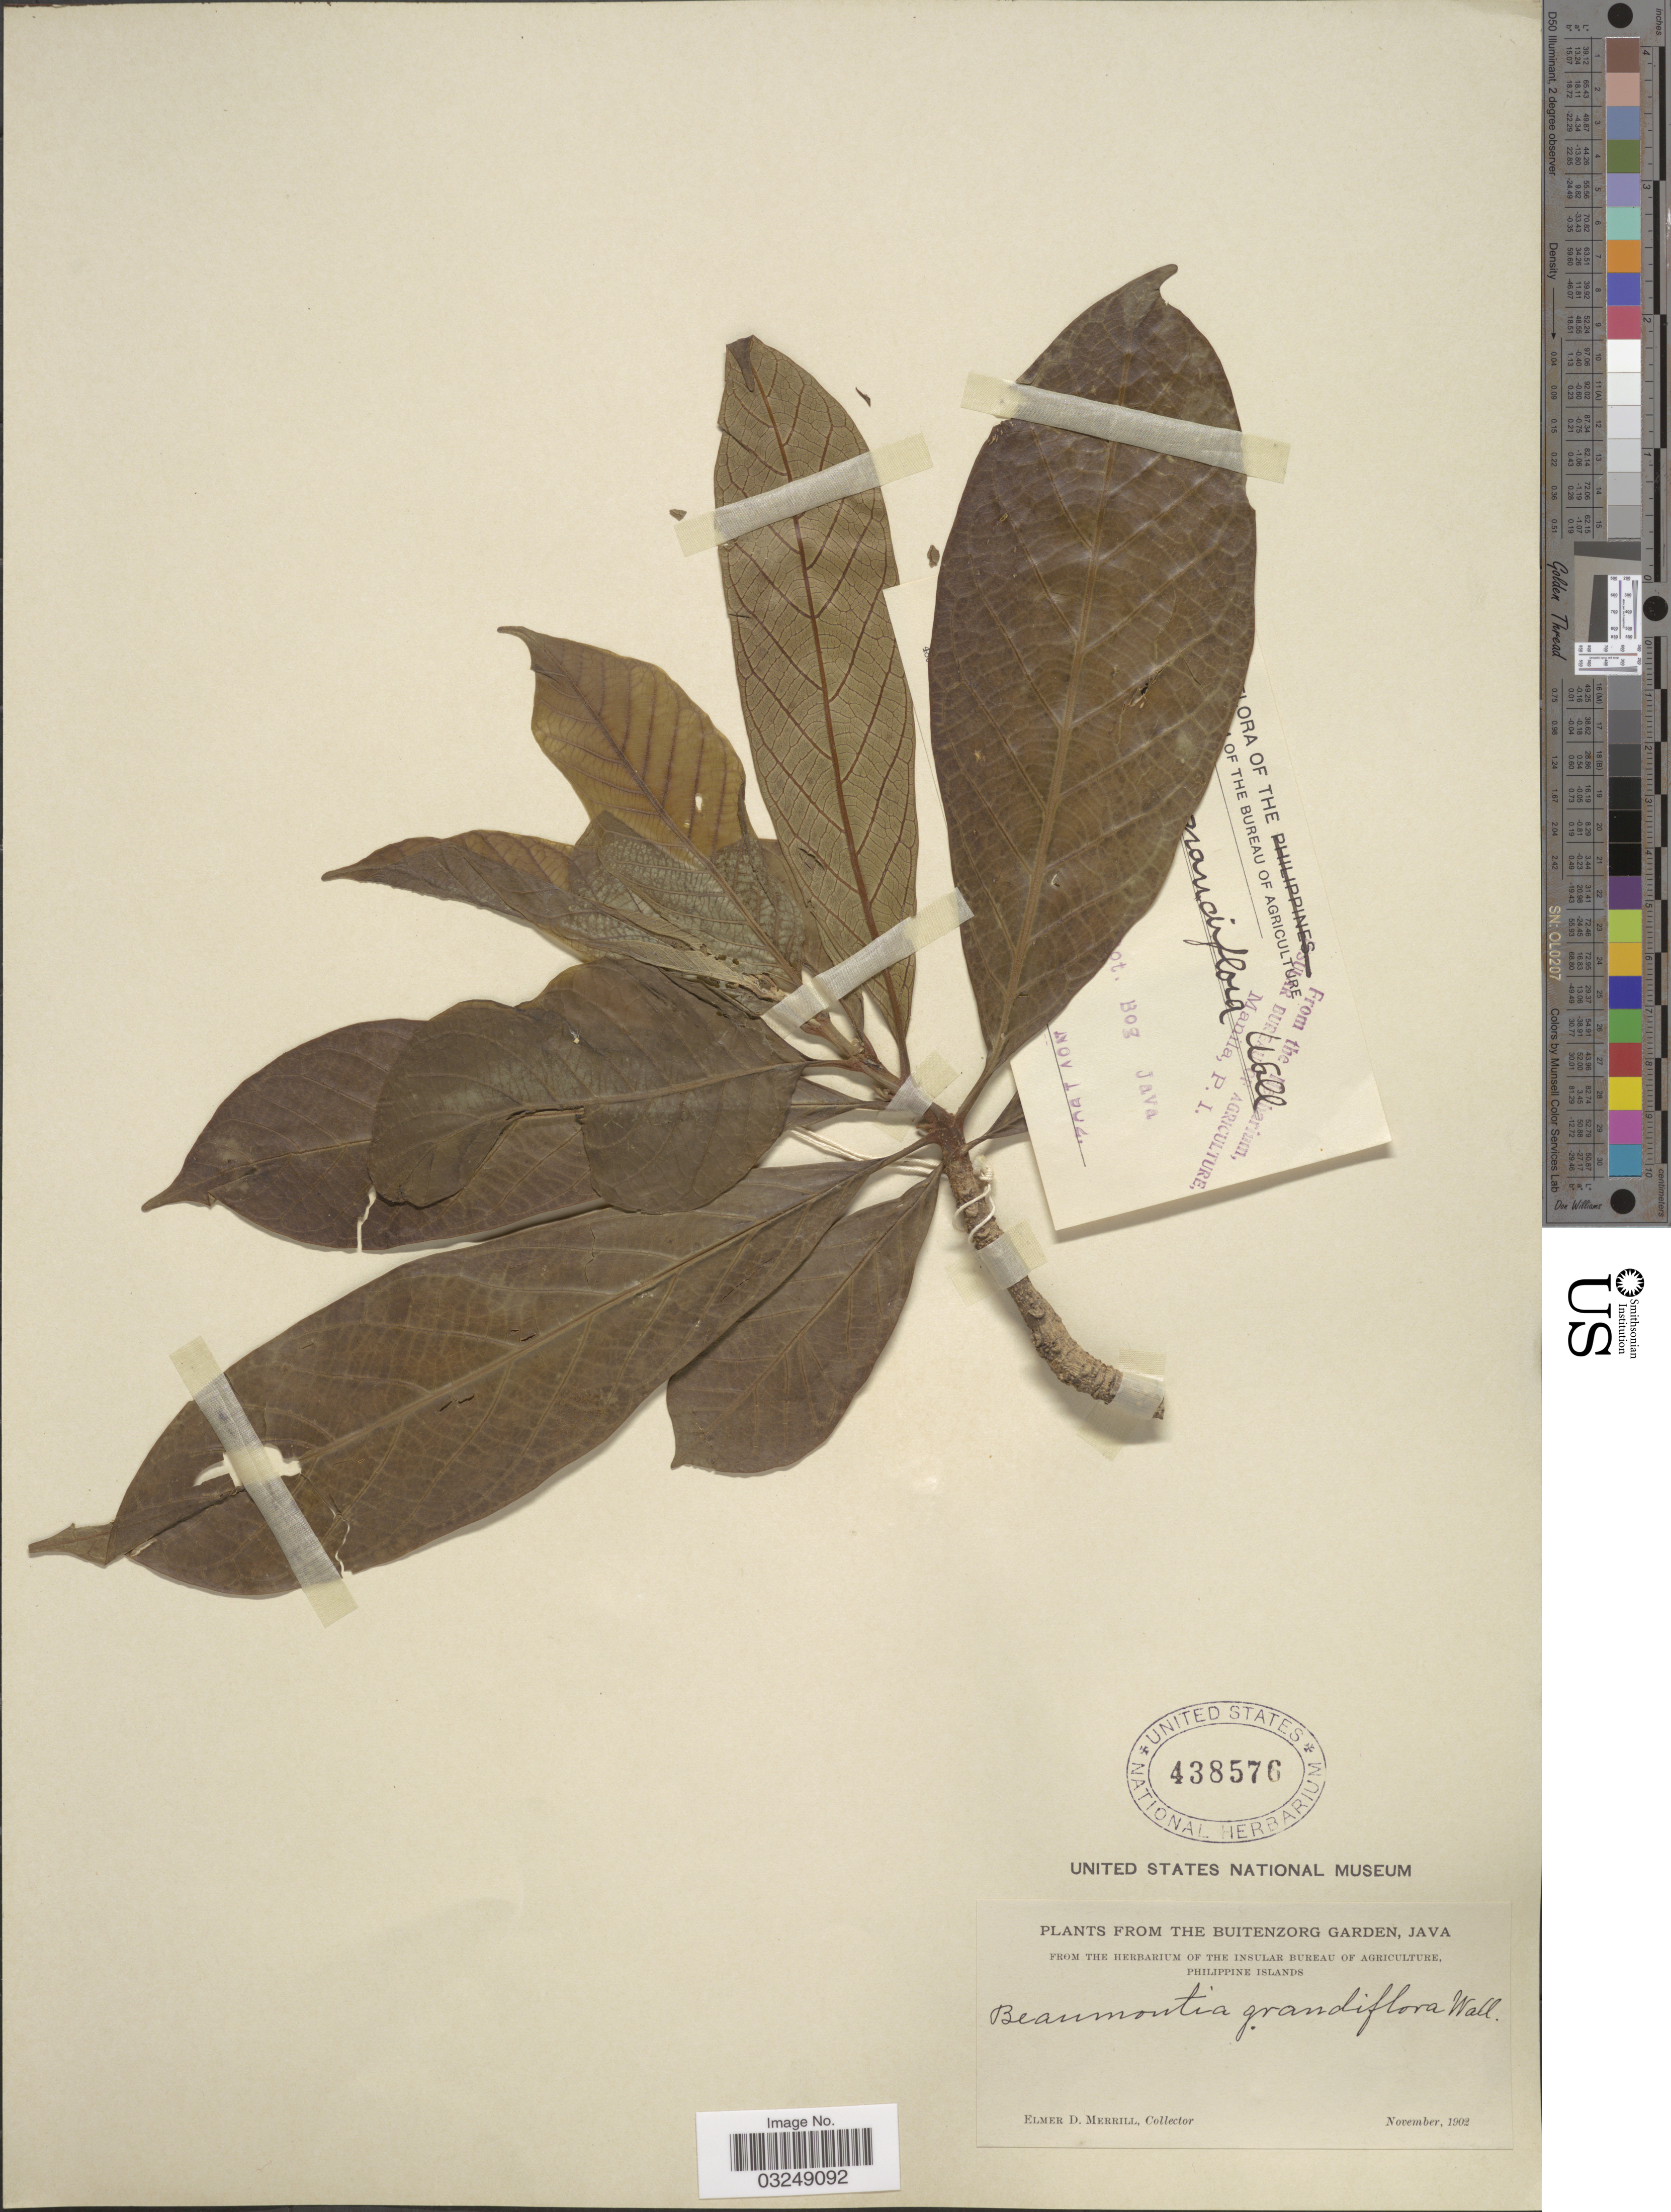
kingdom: Plantae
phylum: Tracheophyta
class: Magnoliopsida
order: Gentianales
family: Apocynaceae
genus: Beaumontia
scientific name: Beaumontia grandiflora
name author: Wall.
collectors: E. D. Merrill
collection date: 1902-11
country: Indonesia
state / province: Java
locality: The Buitenzorg Garden. Cult. Hort. Bot. Bog Java.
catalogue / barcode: US 438576